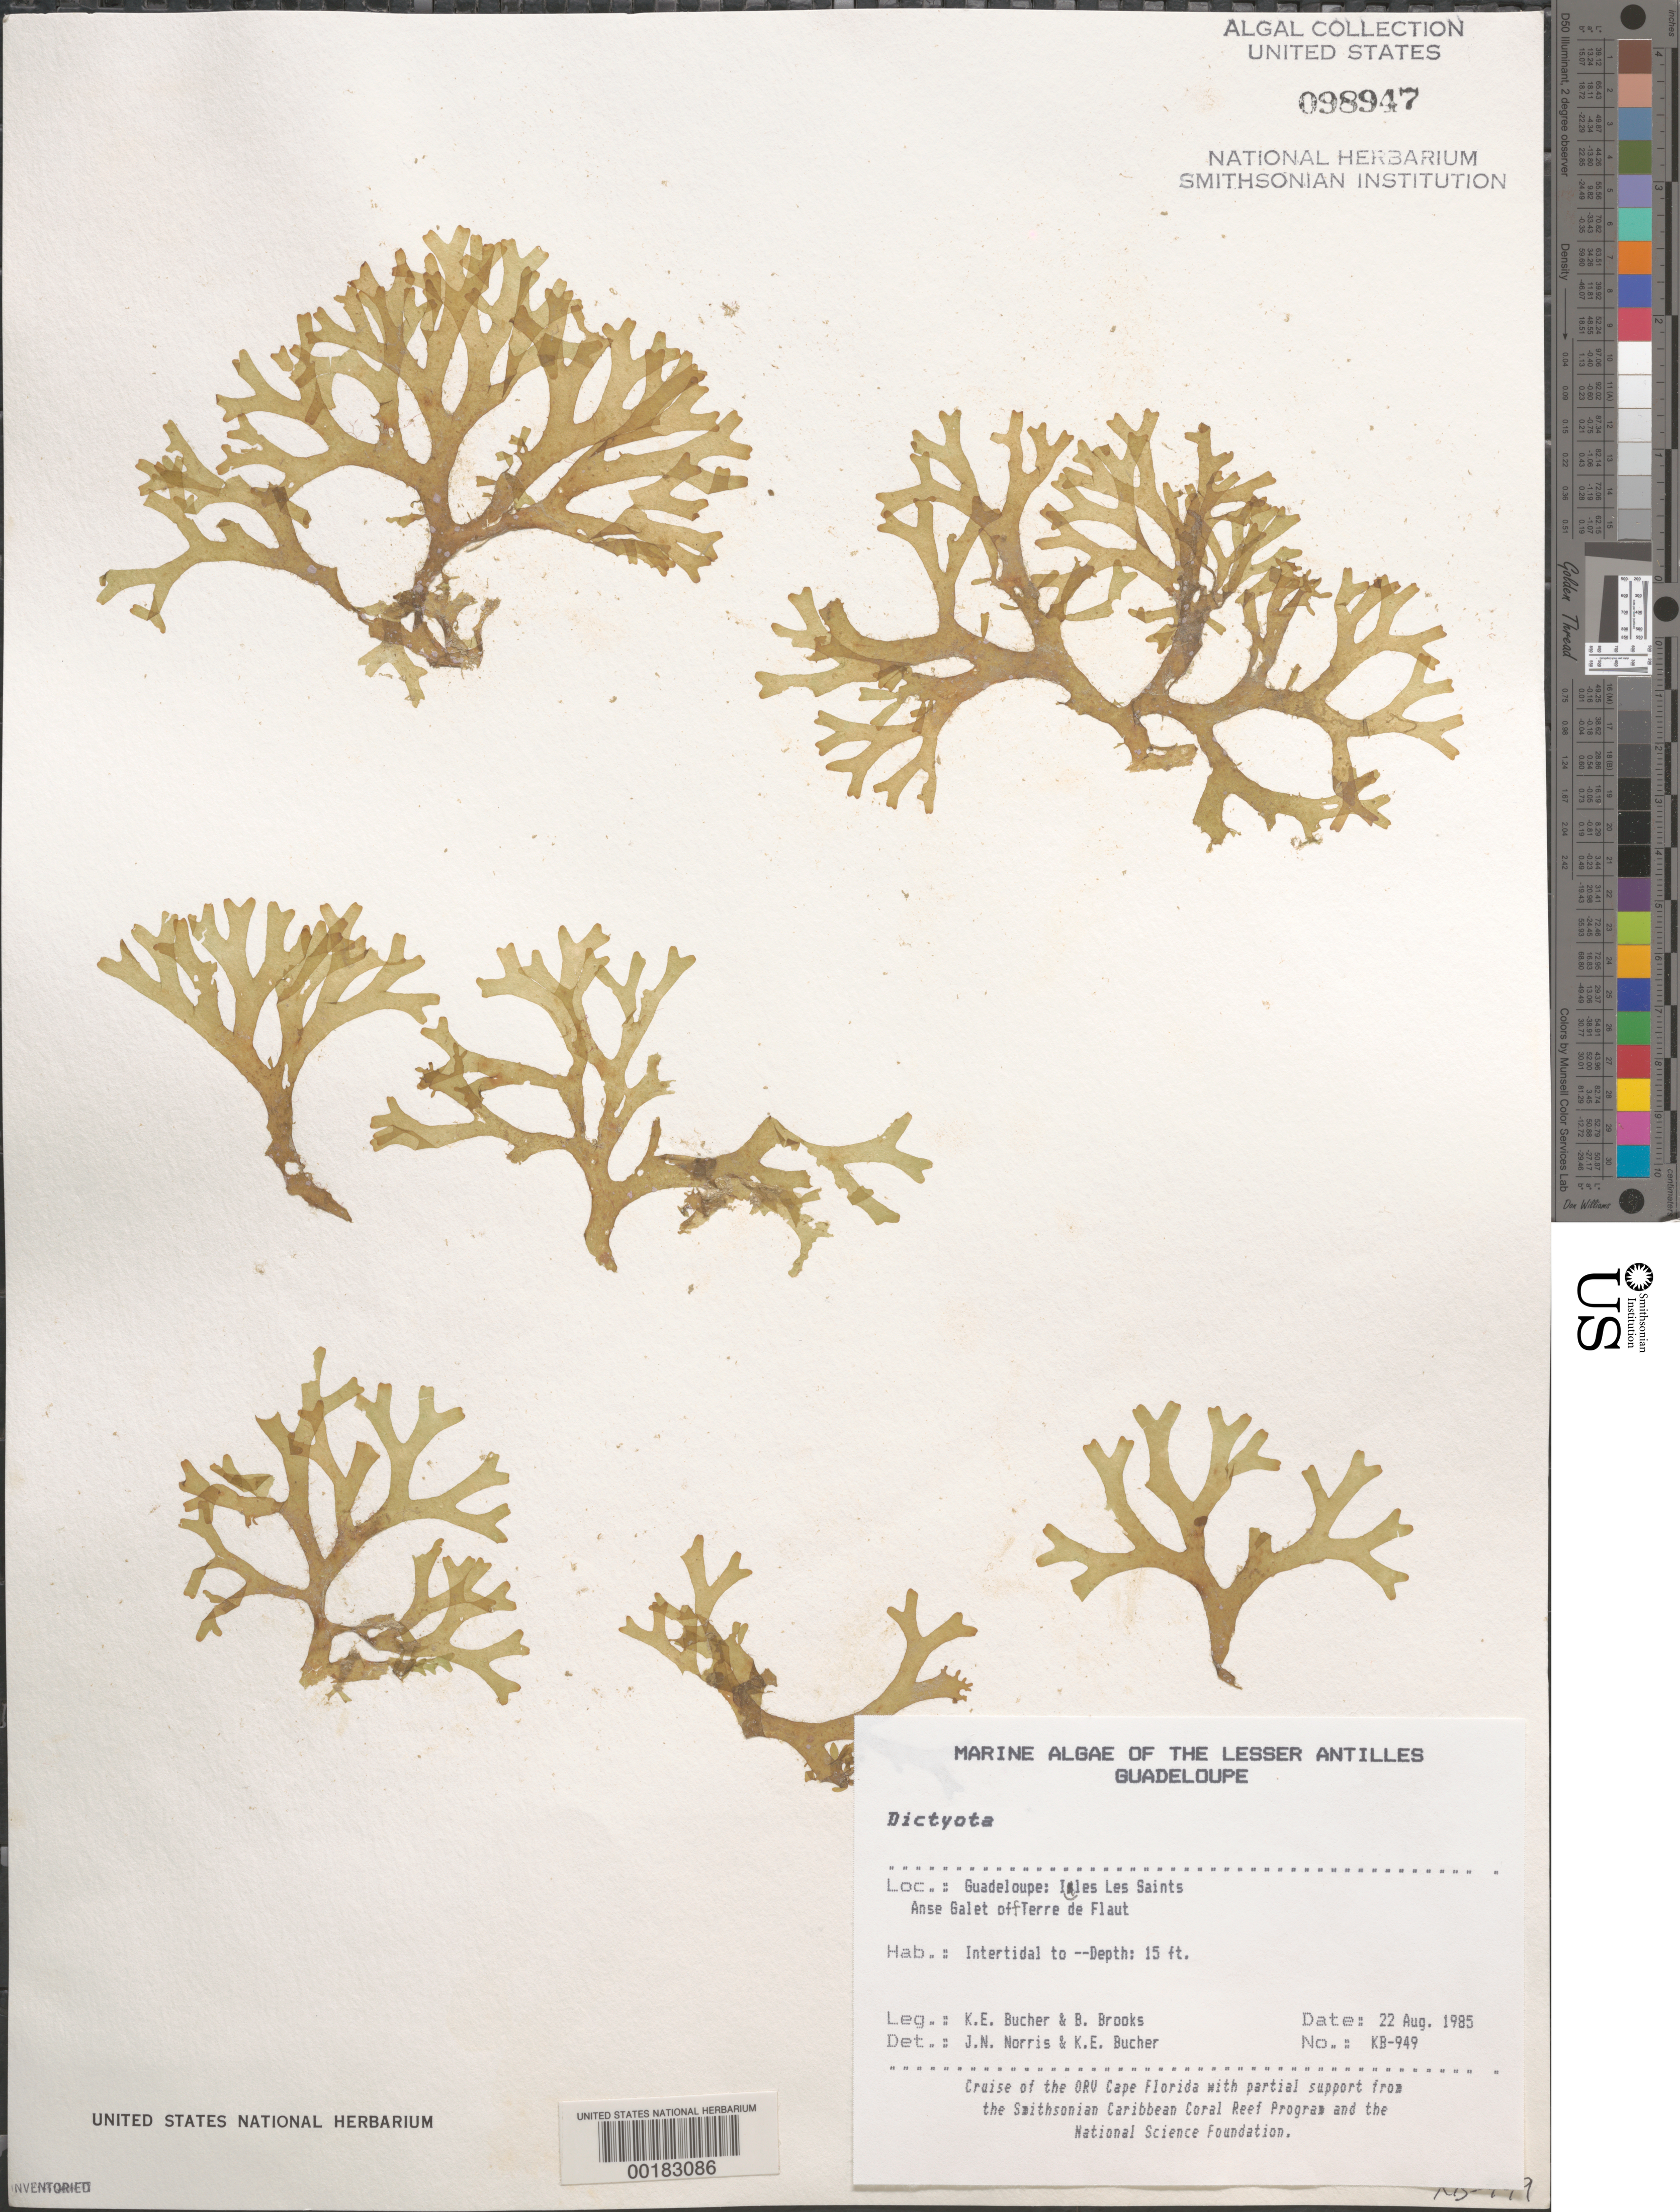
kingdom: Chromista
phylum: Ochrophyta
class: Phaeophyceae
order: Dictyotales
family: Dictyotaceae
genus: Dictyota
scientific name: Dictyota sp.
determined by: Norris, J. N.; Bucher, K. E.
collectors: K. E. Bucher & B. Brooks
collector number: Kb-949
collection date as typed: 22 Aug 1985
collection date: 1985-08-22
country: Guadeloupe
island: Iles des Saintes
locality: Anse Galet off Terre de Flaut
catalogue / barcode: US 98947